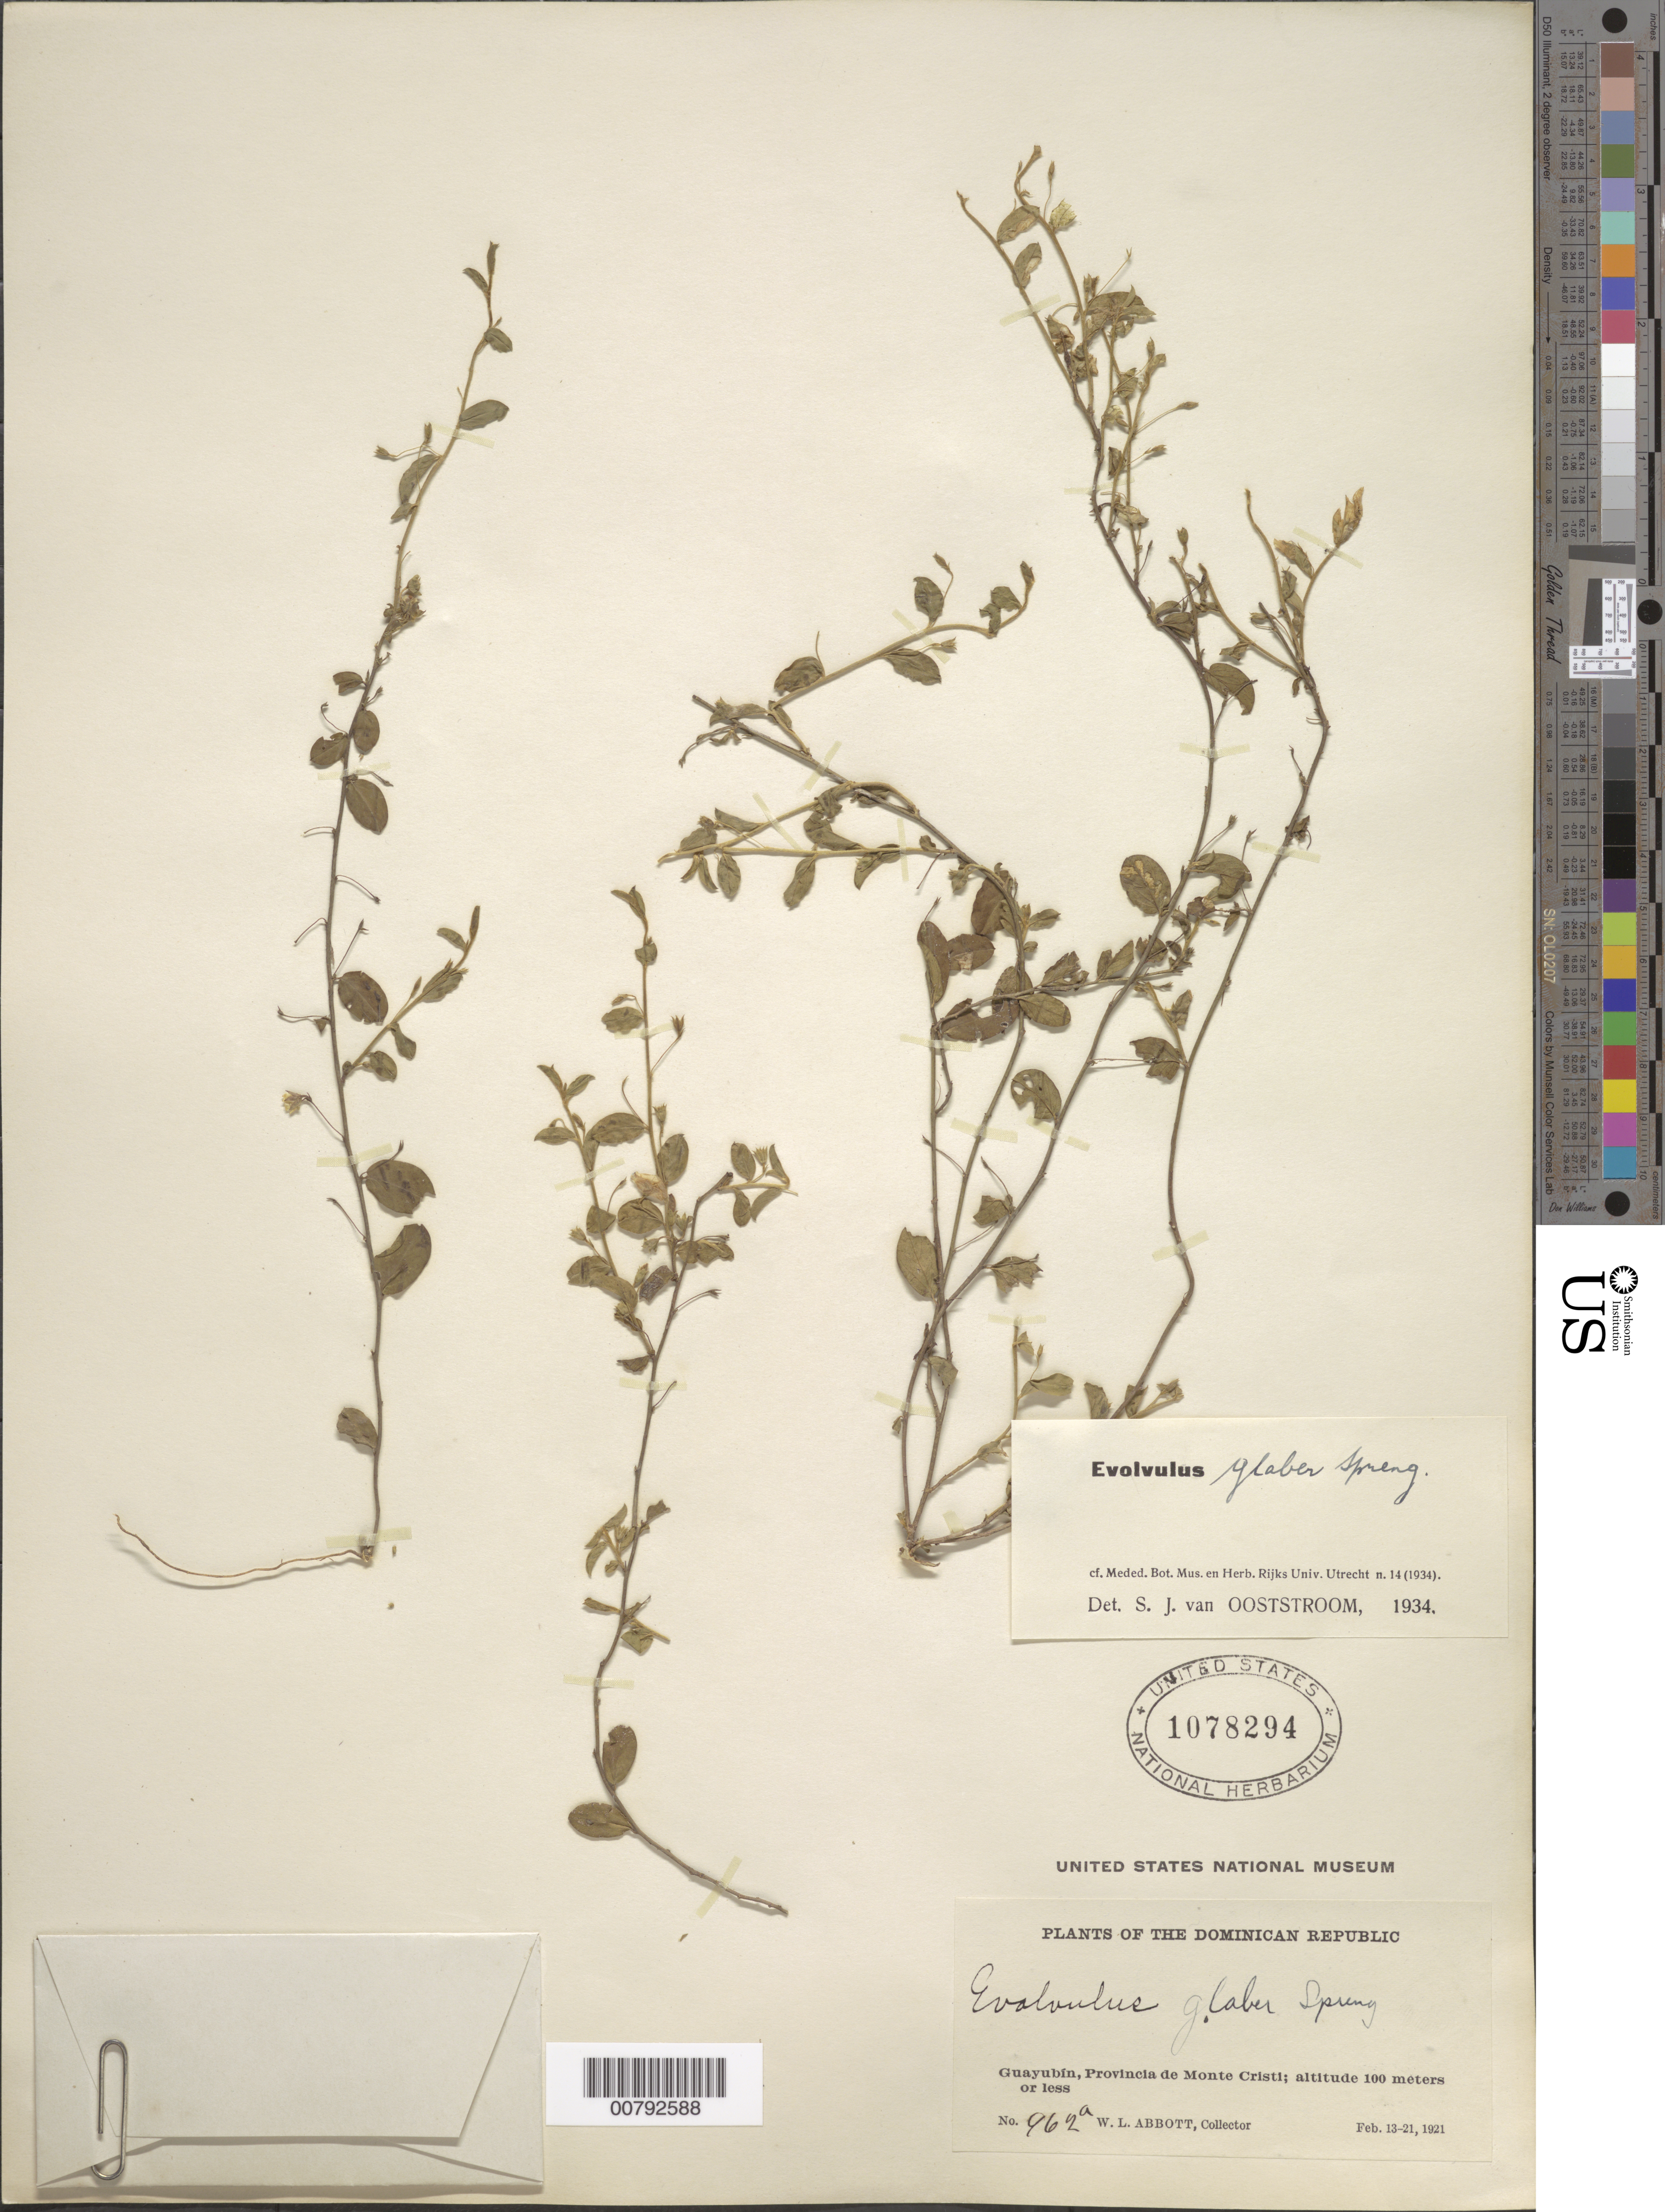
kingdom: Plantae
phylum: Tracheophyta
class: Magnoliopsida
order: Solanales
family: Convolvulaceae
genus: Evolvulus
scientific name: Evolvulus glaber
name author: Spreng.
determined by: Ooststroom, S. J. van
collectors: W. L. Abbott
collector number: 962a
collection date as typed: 13 Feb 1921 to 21 Feb 1921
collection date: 1921-02-13/1921-02-21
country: Dominican Republic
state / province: Monte Cristi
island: Hispaniola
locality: Guayubín.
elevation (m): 100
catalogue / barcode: US 1078294